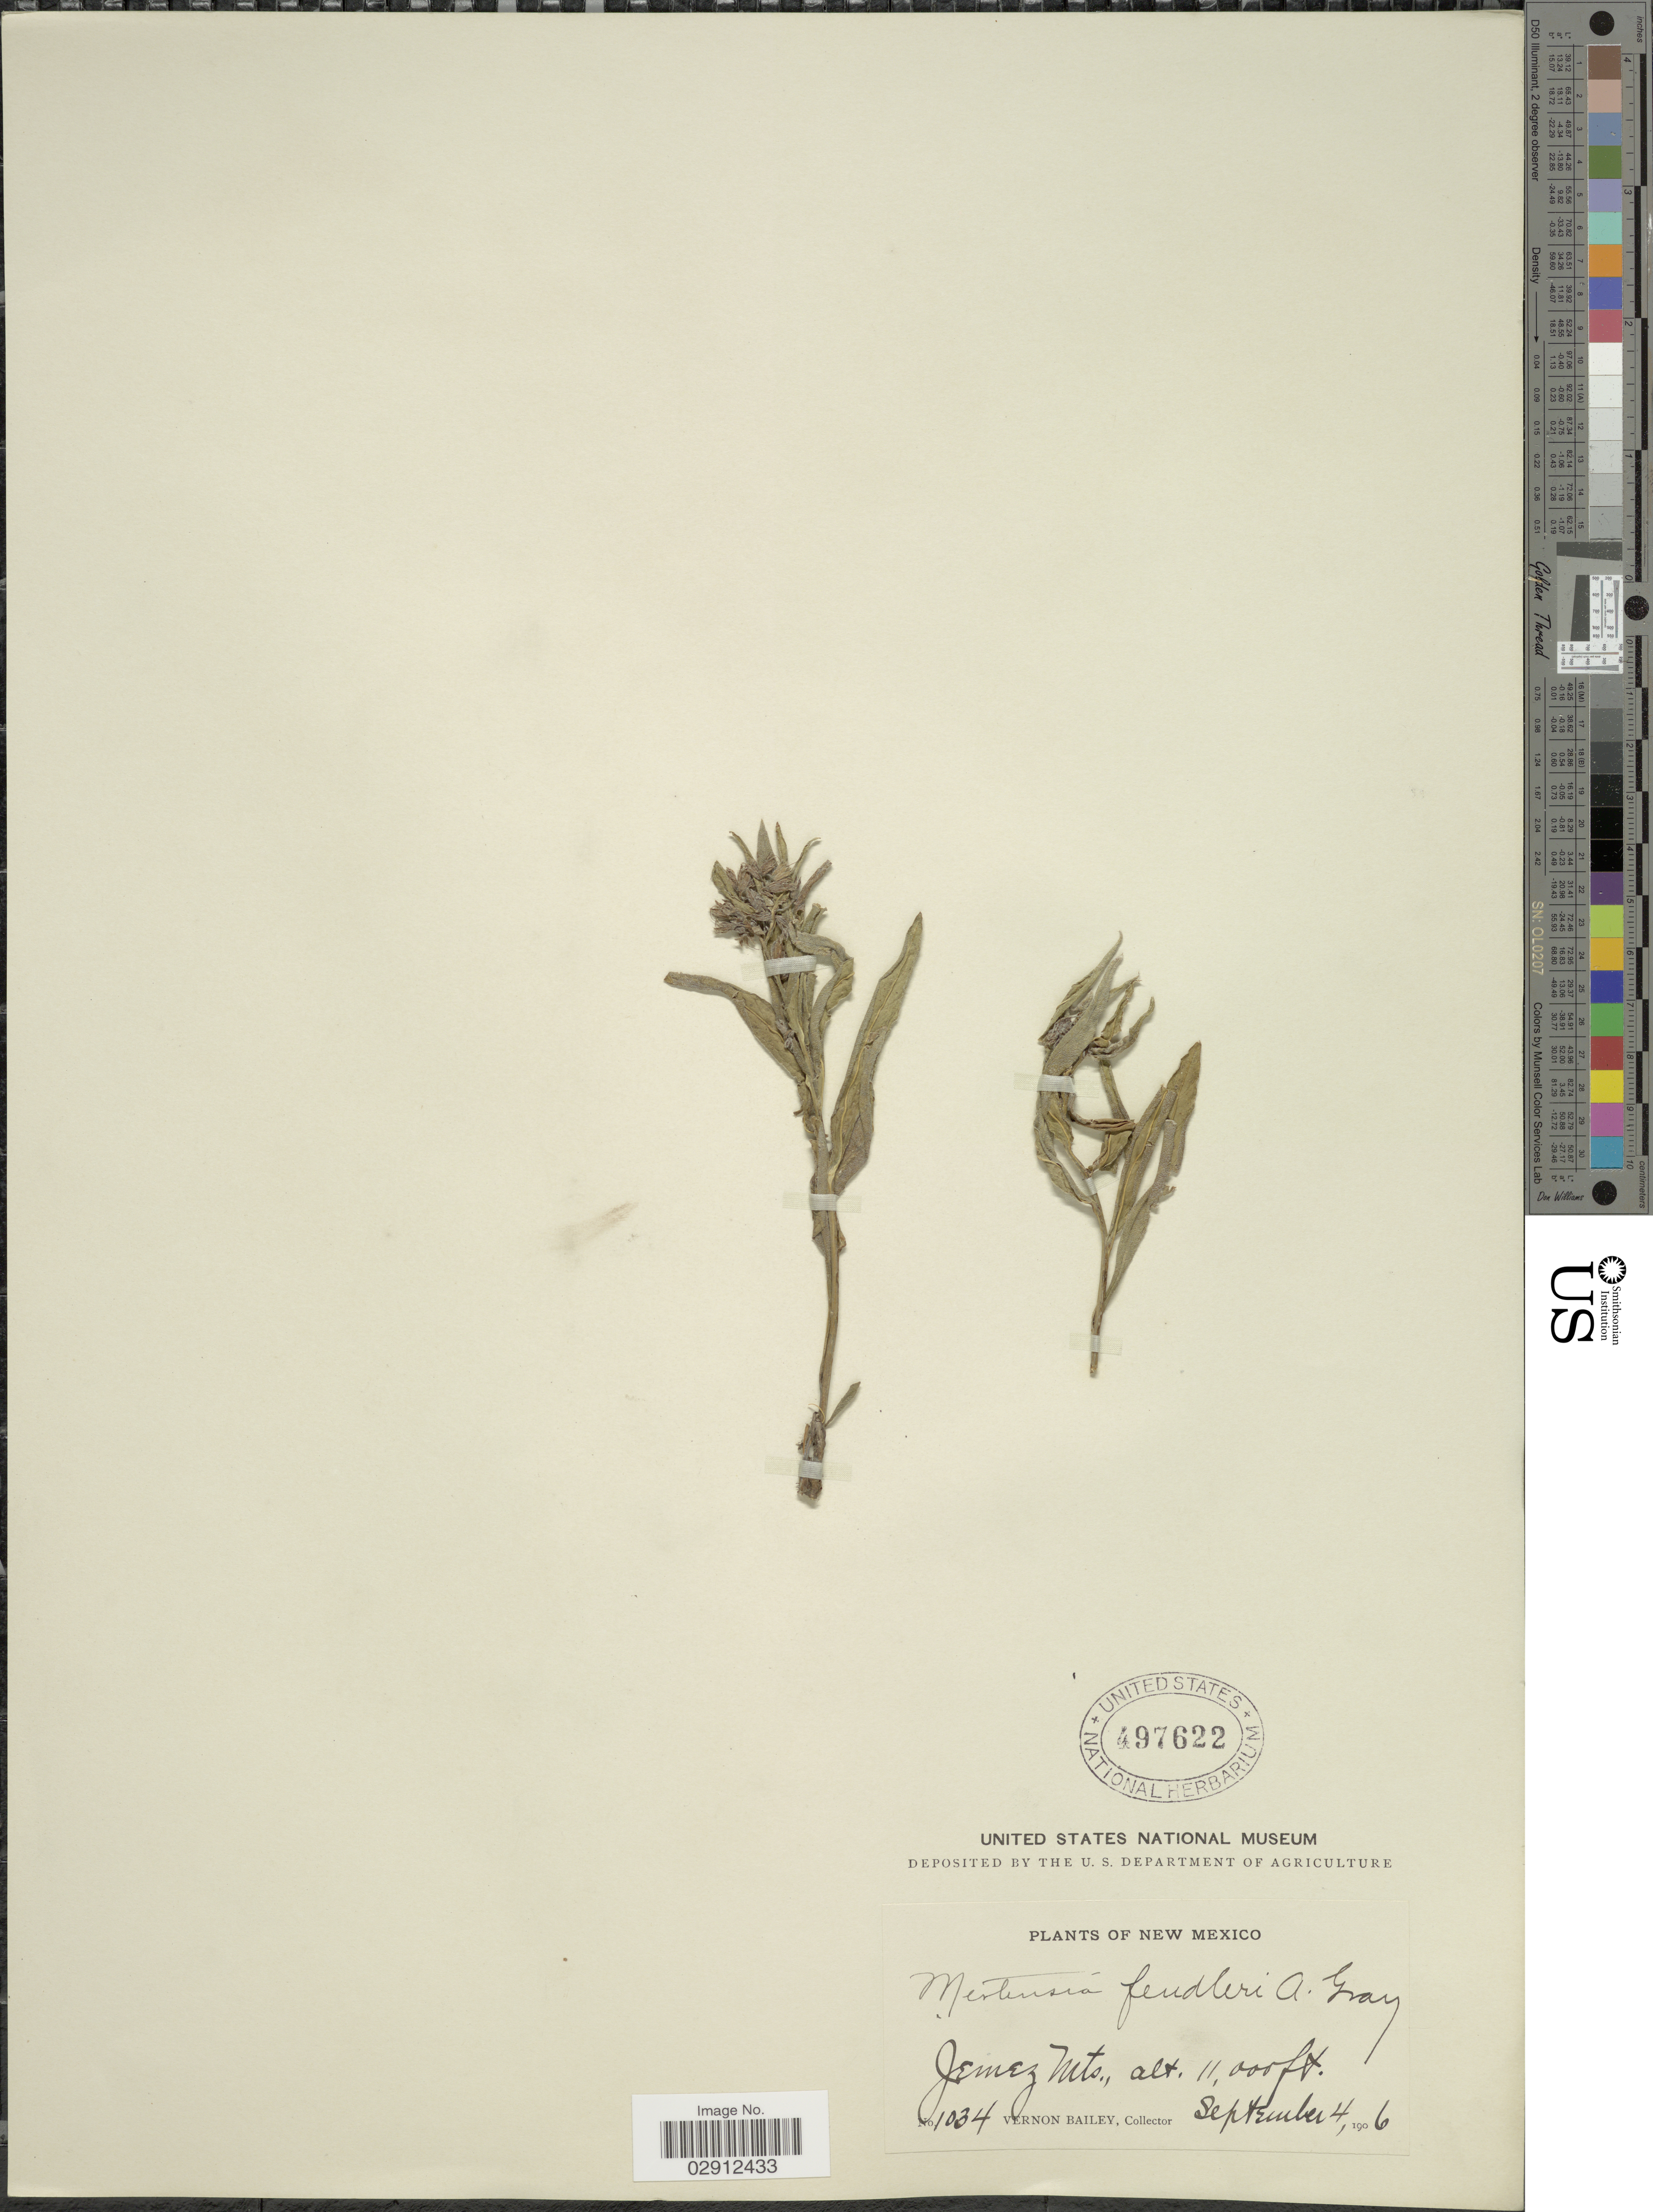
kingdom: Plantae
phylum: Tracheophyta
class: Magnoliopsida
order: Boraginales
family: Boraginaceae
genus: Mertensia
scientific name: Mertensia lanceolata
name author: (Pursh) DC. ex A. DC.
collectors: V. O. Bailey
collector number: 1034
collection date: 1906-09-04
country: United States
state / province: New Mexico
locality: Jemez Mts.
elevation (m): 3353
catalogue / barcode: US 497622